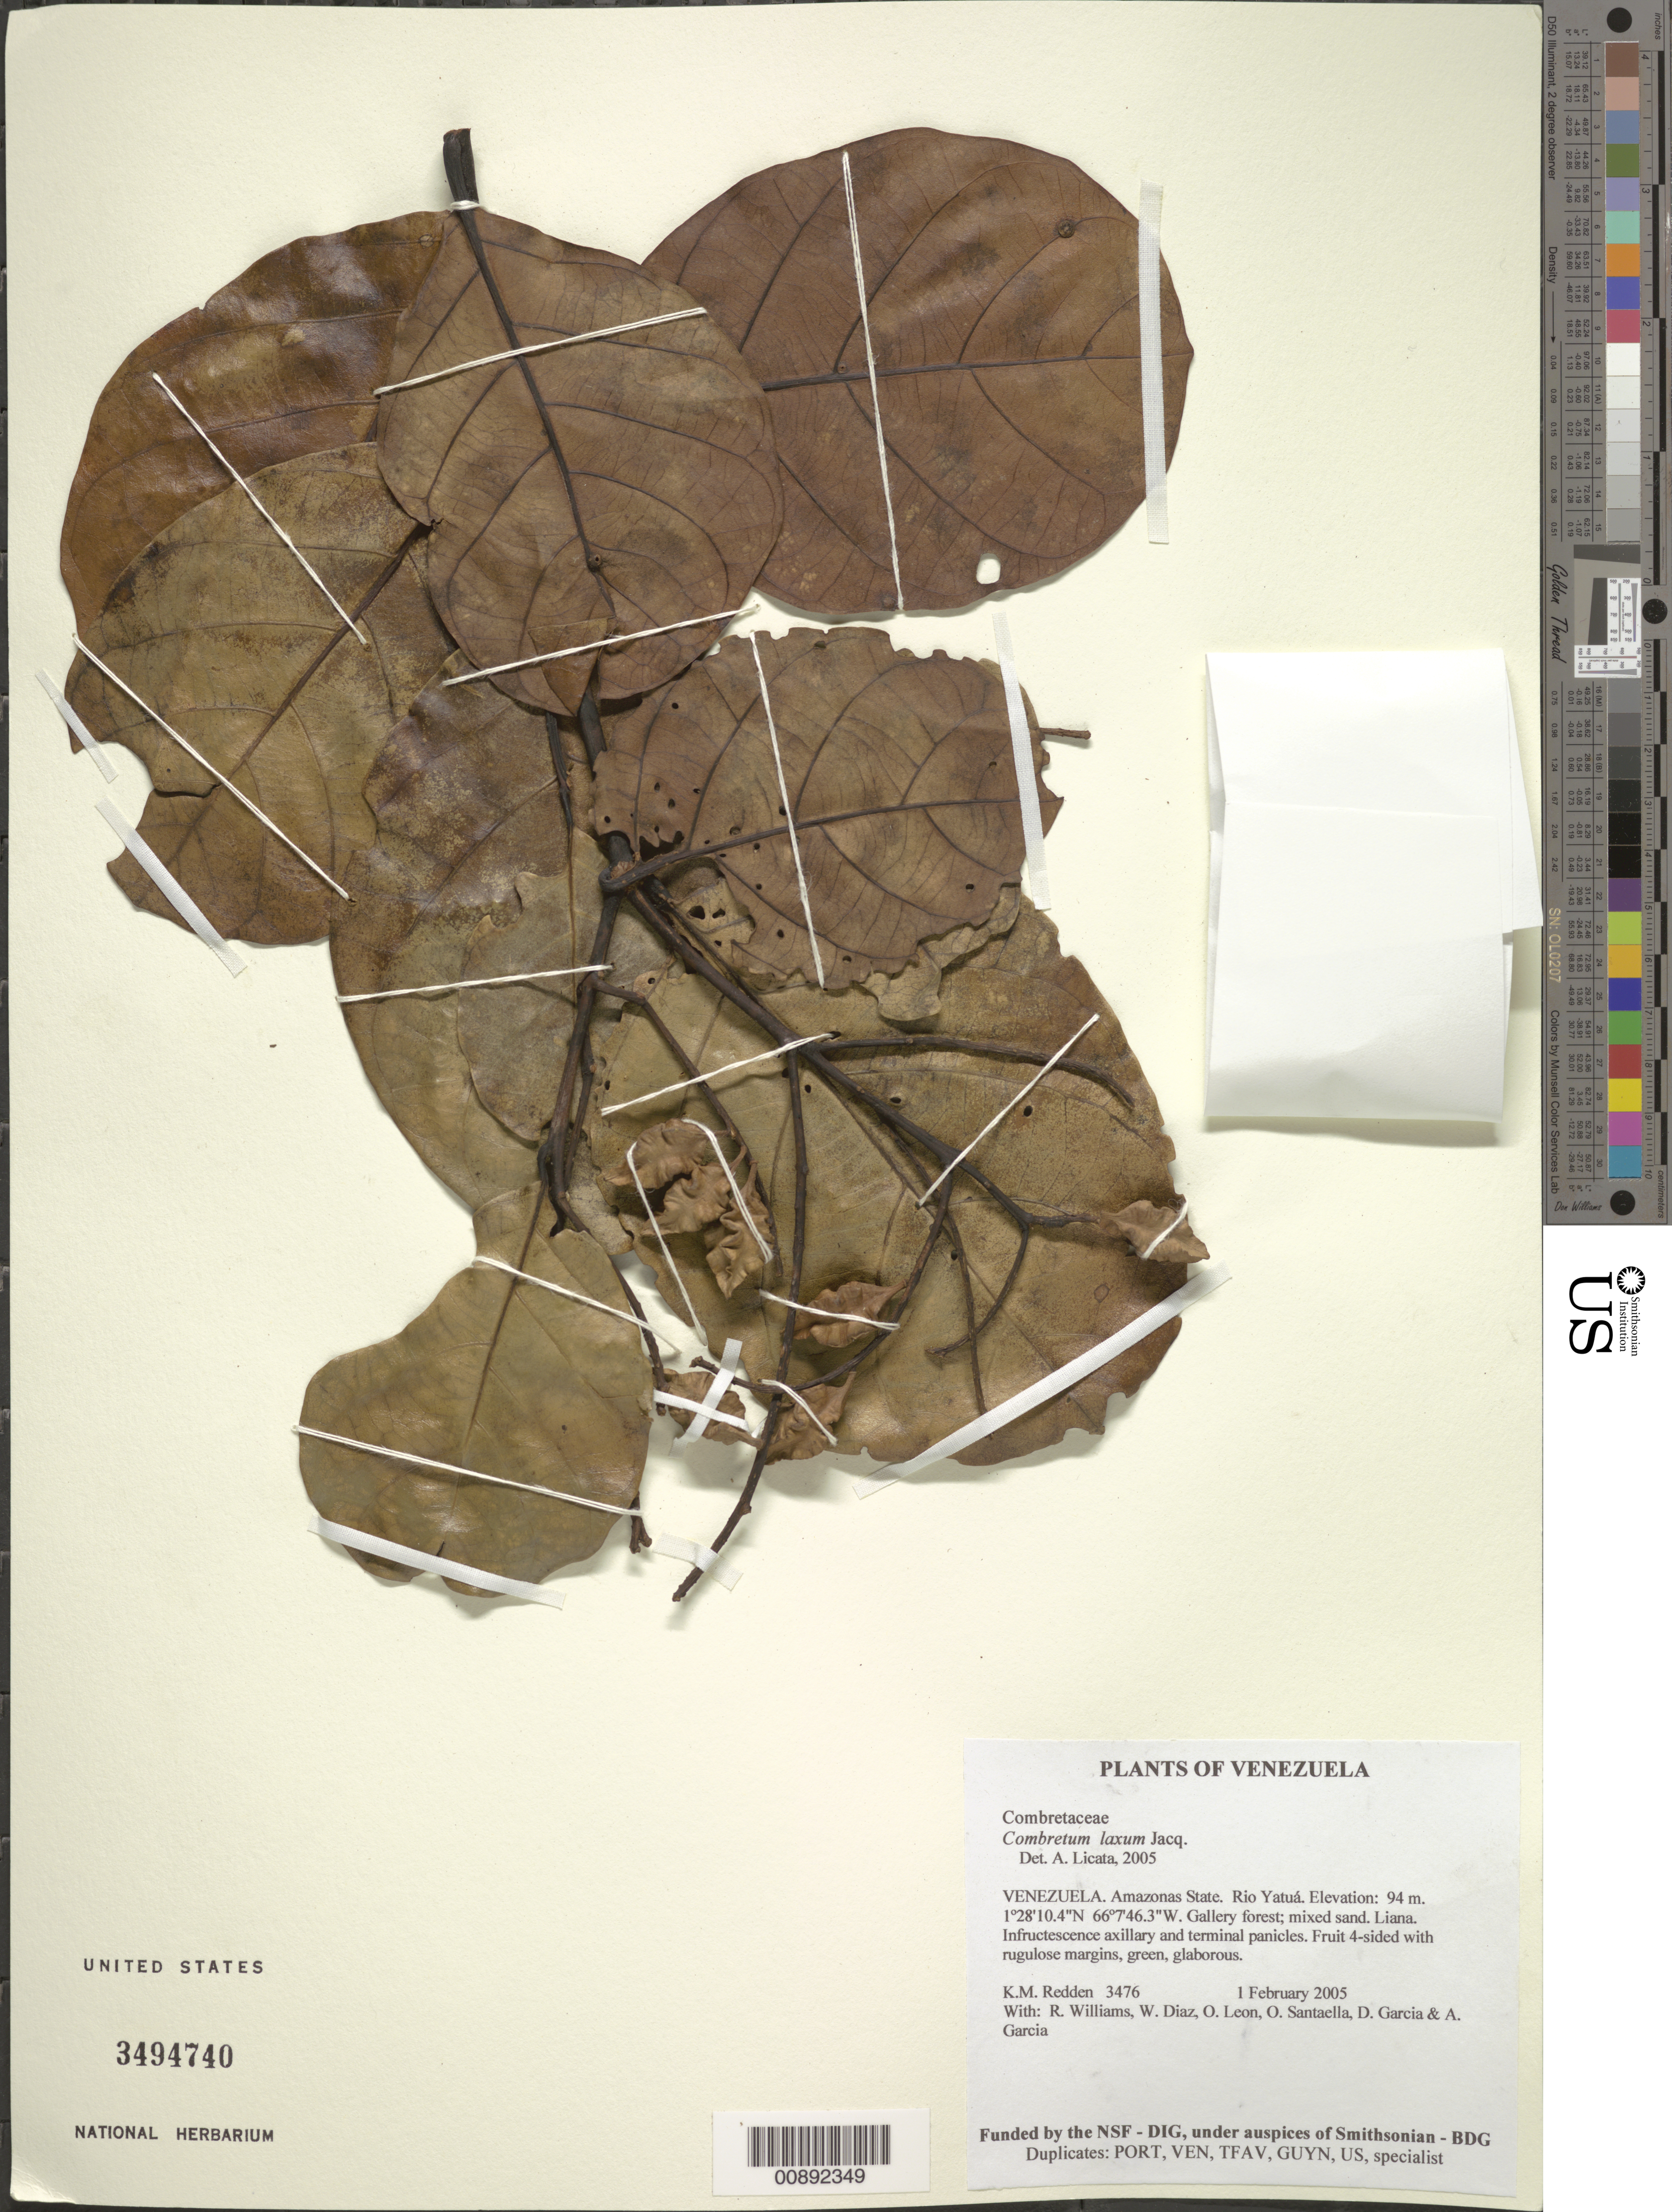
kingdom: Plantae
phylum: Tracheophyta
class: Magnoliopsida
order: Myrtales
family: Combretaceae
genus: Combretum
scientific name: Combretum laxum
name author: Jacq.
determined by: Licata, A., (PORT), Univ. Nac. Exp. de los Llanos Ezequiel Zamora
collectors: K. M. Redden, R. Williams, W. Díaz P., O. León, O. Santaella, D. Garcia & A. Garcia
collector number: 3476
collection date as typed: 1 February 2005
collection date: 2005-02-01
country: Venezuela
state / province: Amazonas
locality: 13 - Rio Yatuá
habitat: Gallery forest; mixed sand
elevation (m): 94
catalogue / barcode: US 3494740